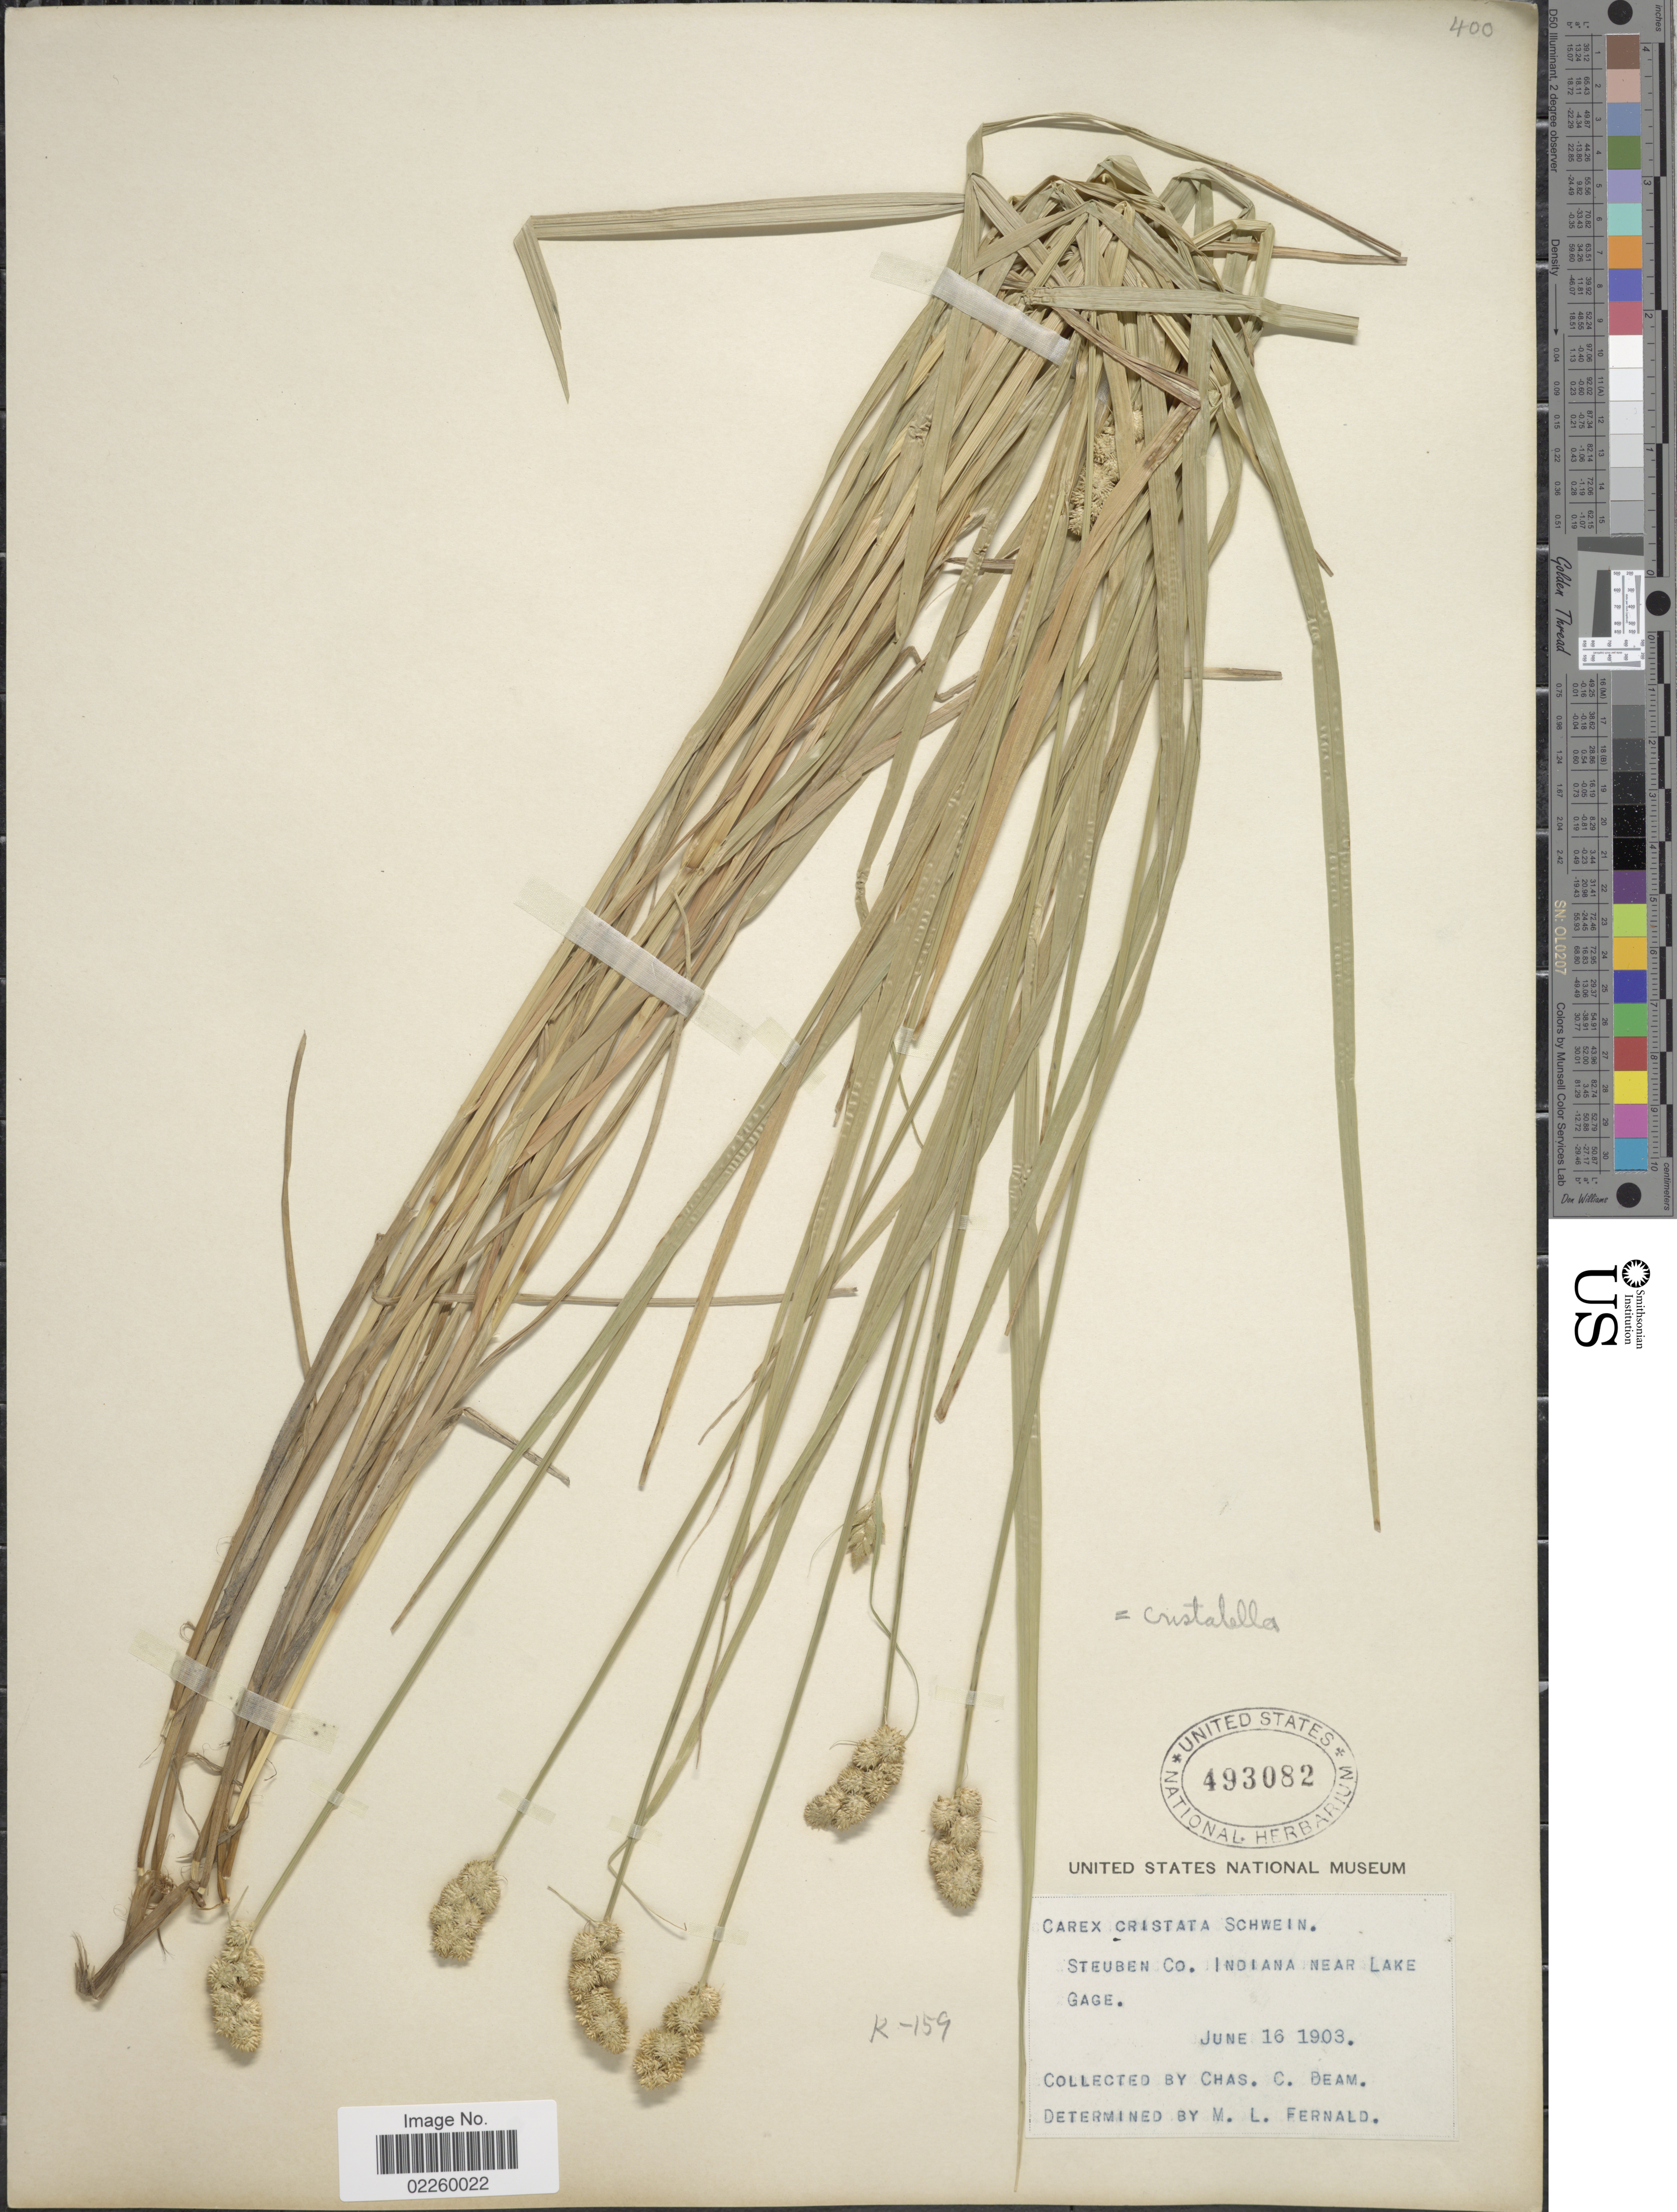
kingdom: Plantae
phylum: Tracheophyta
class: Liliopsida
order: Poales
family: Cyperaceae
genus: Carex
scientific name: Carex cristatella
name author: Britton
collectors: C. C. Deam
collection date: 1903-06-16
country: United States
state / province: Indiana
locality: Steuben Co., Indiana near Lake Gage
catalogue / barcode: US 493082